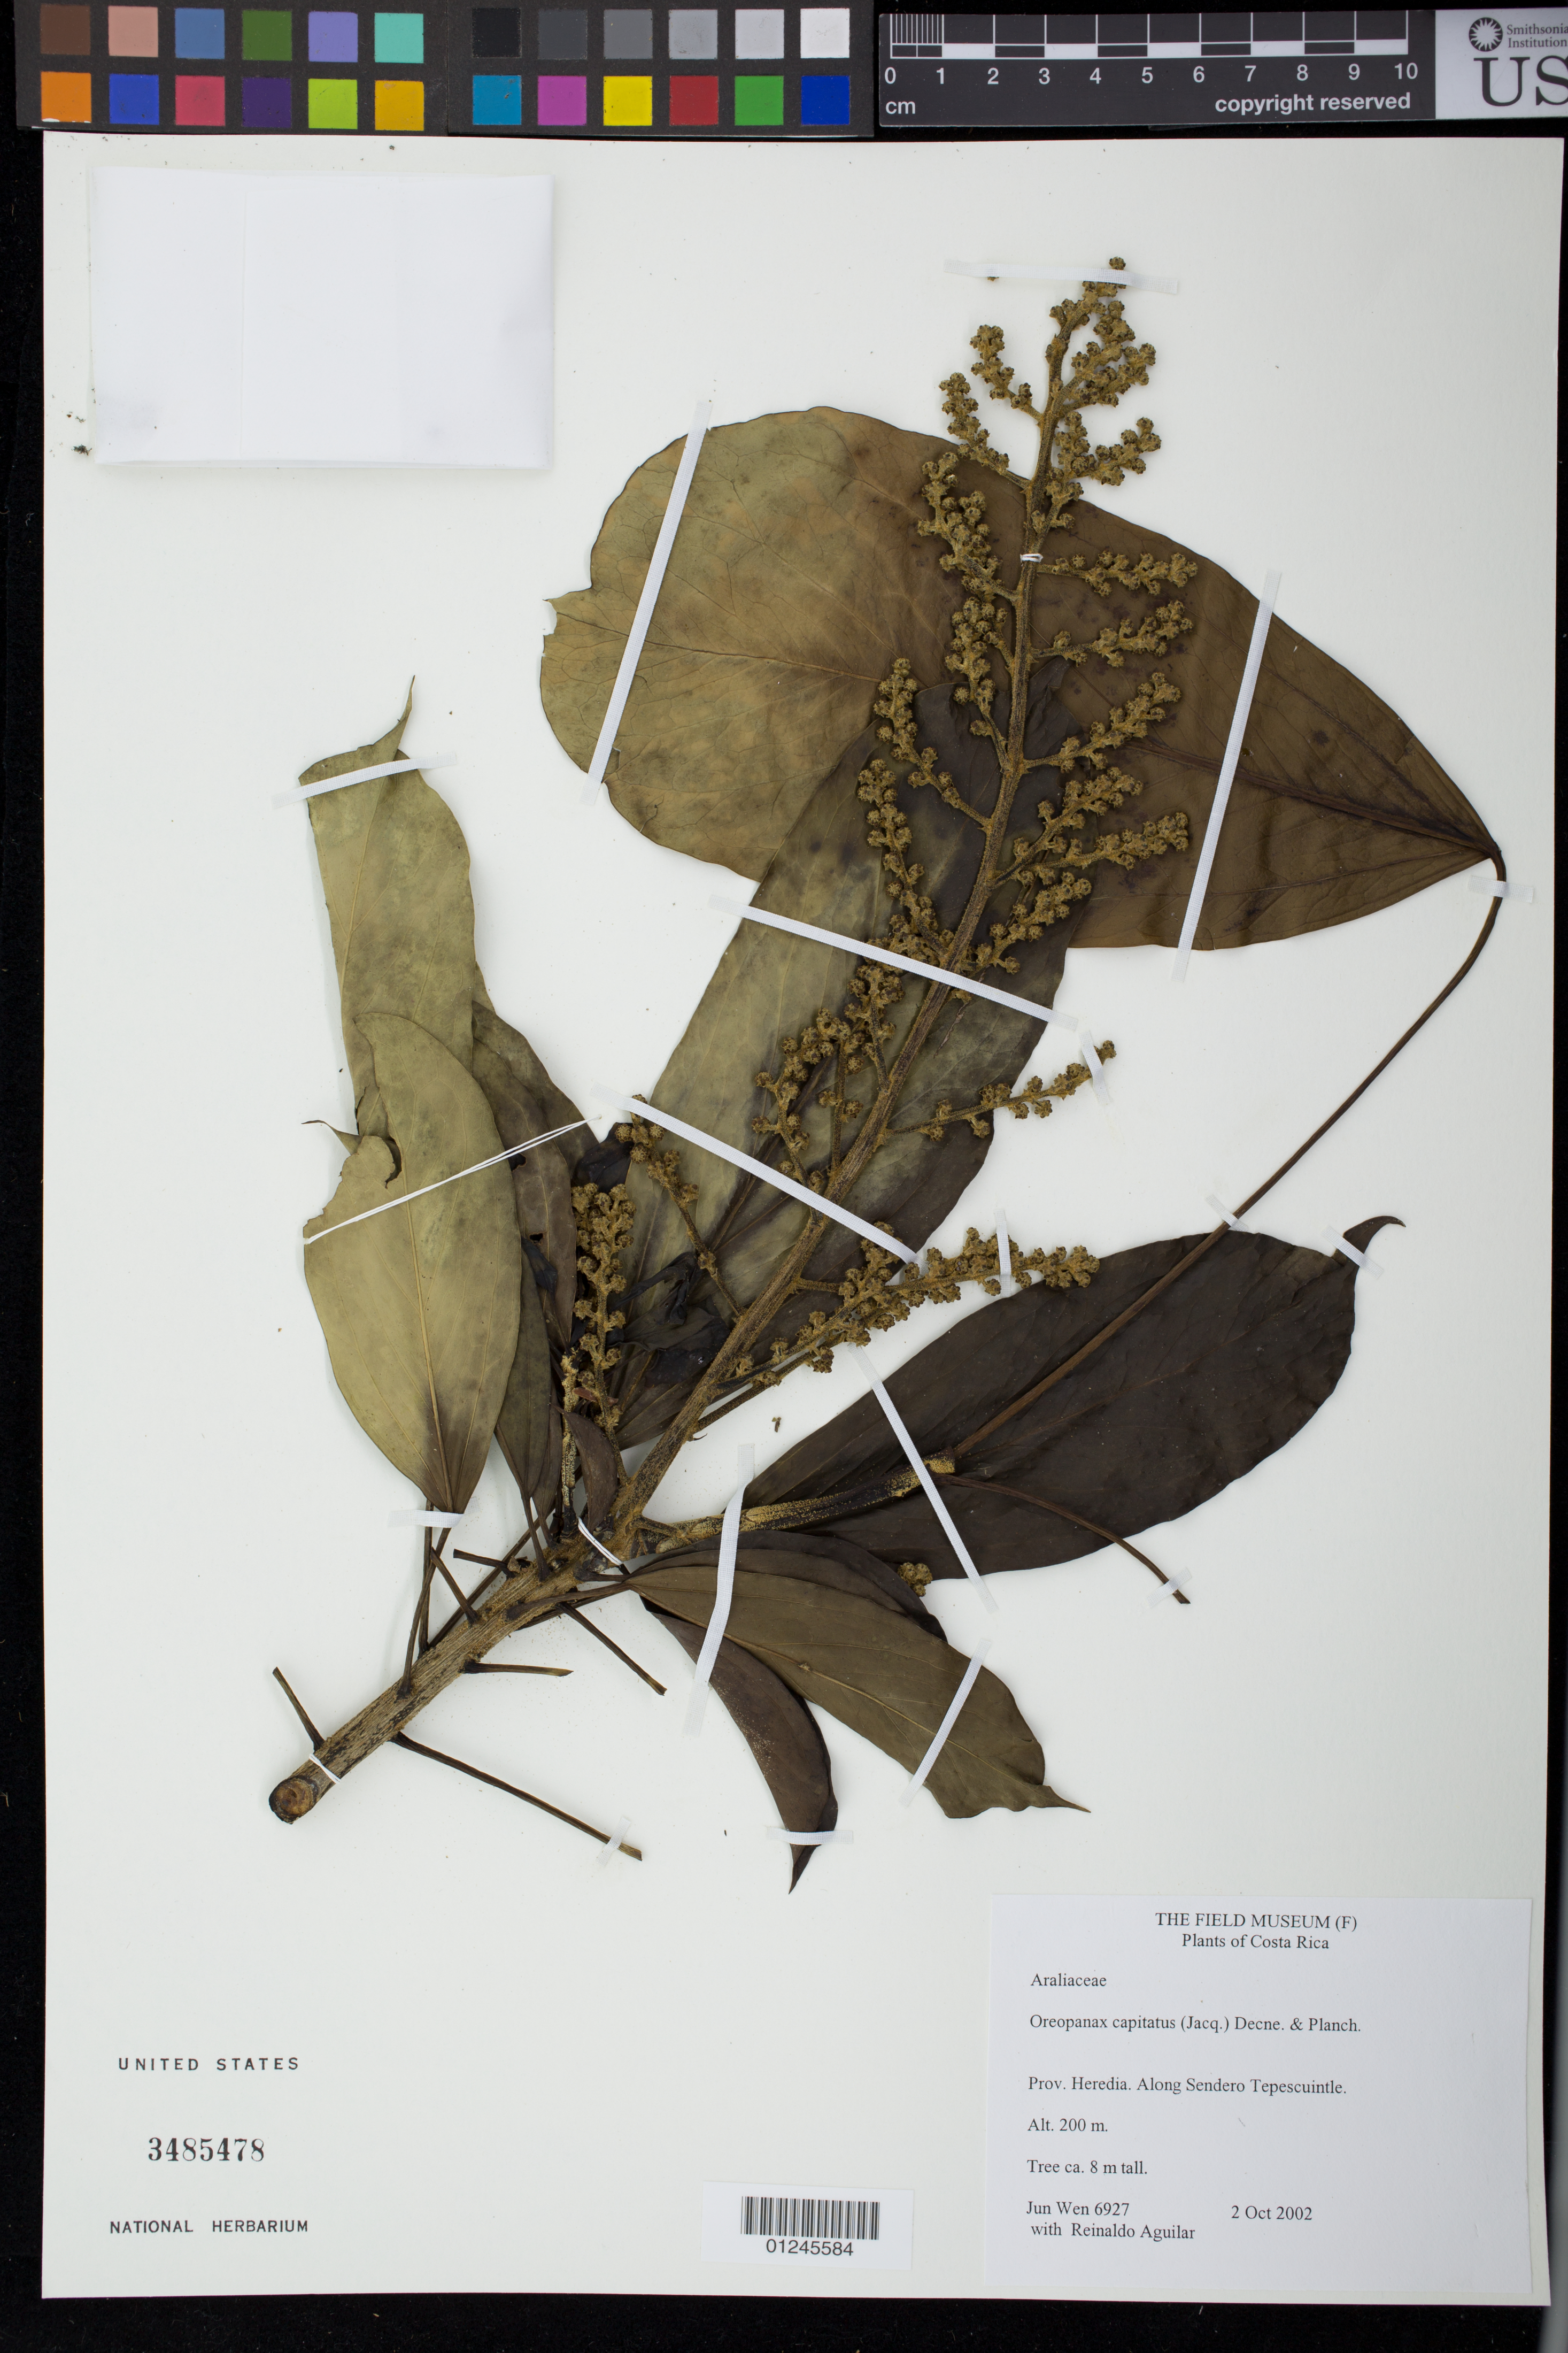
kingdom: Plantae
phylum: Tracheophyta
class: Magnoliopsida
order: Apiales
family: Araliaceae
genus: Oreopanax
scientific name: Oreopanax capitatus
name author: (Jacq.) Decne. & Planch.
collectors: J. Wen & R. Aguilar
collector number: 6927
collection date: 2002-10-02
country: Costa Rica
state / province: Limon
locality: Prov. Heredia. Along Sendero Tepescuintle.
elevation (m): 200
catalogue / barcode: US 3485478